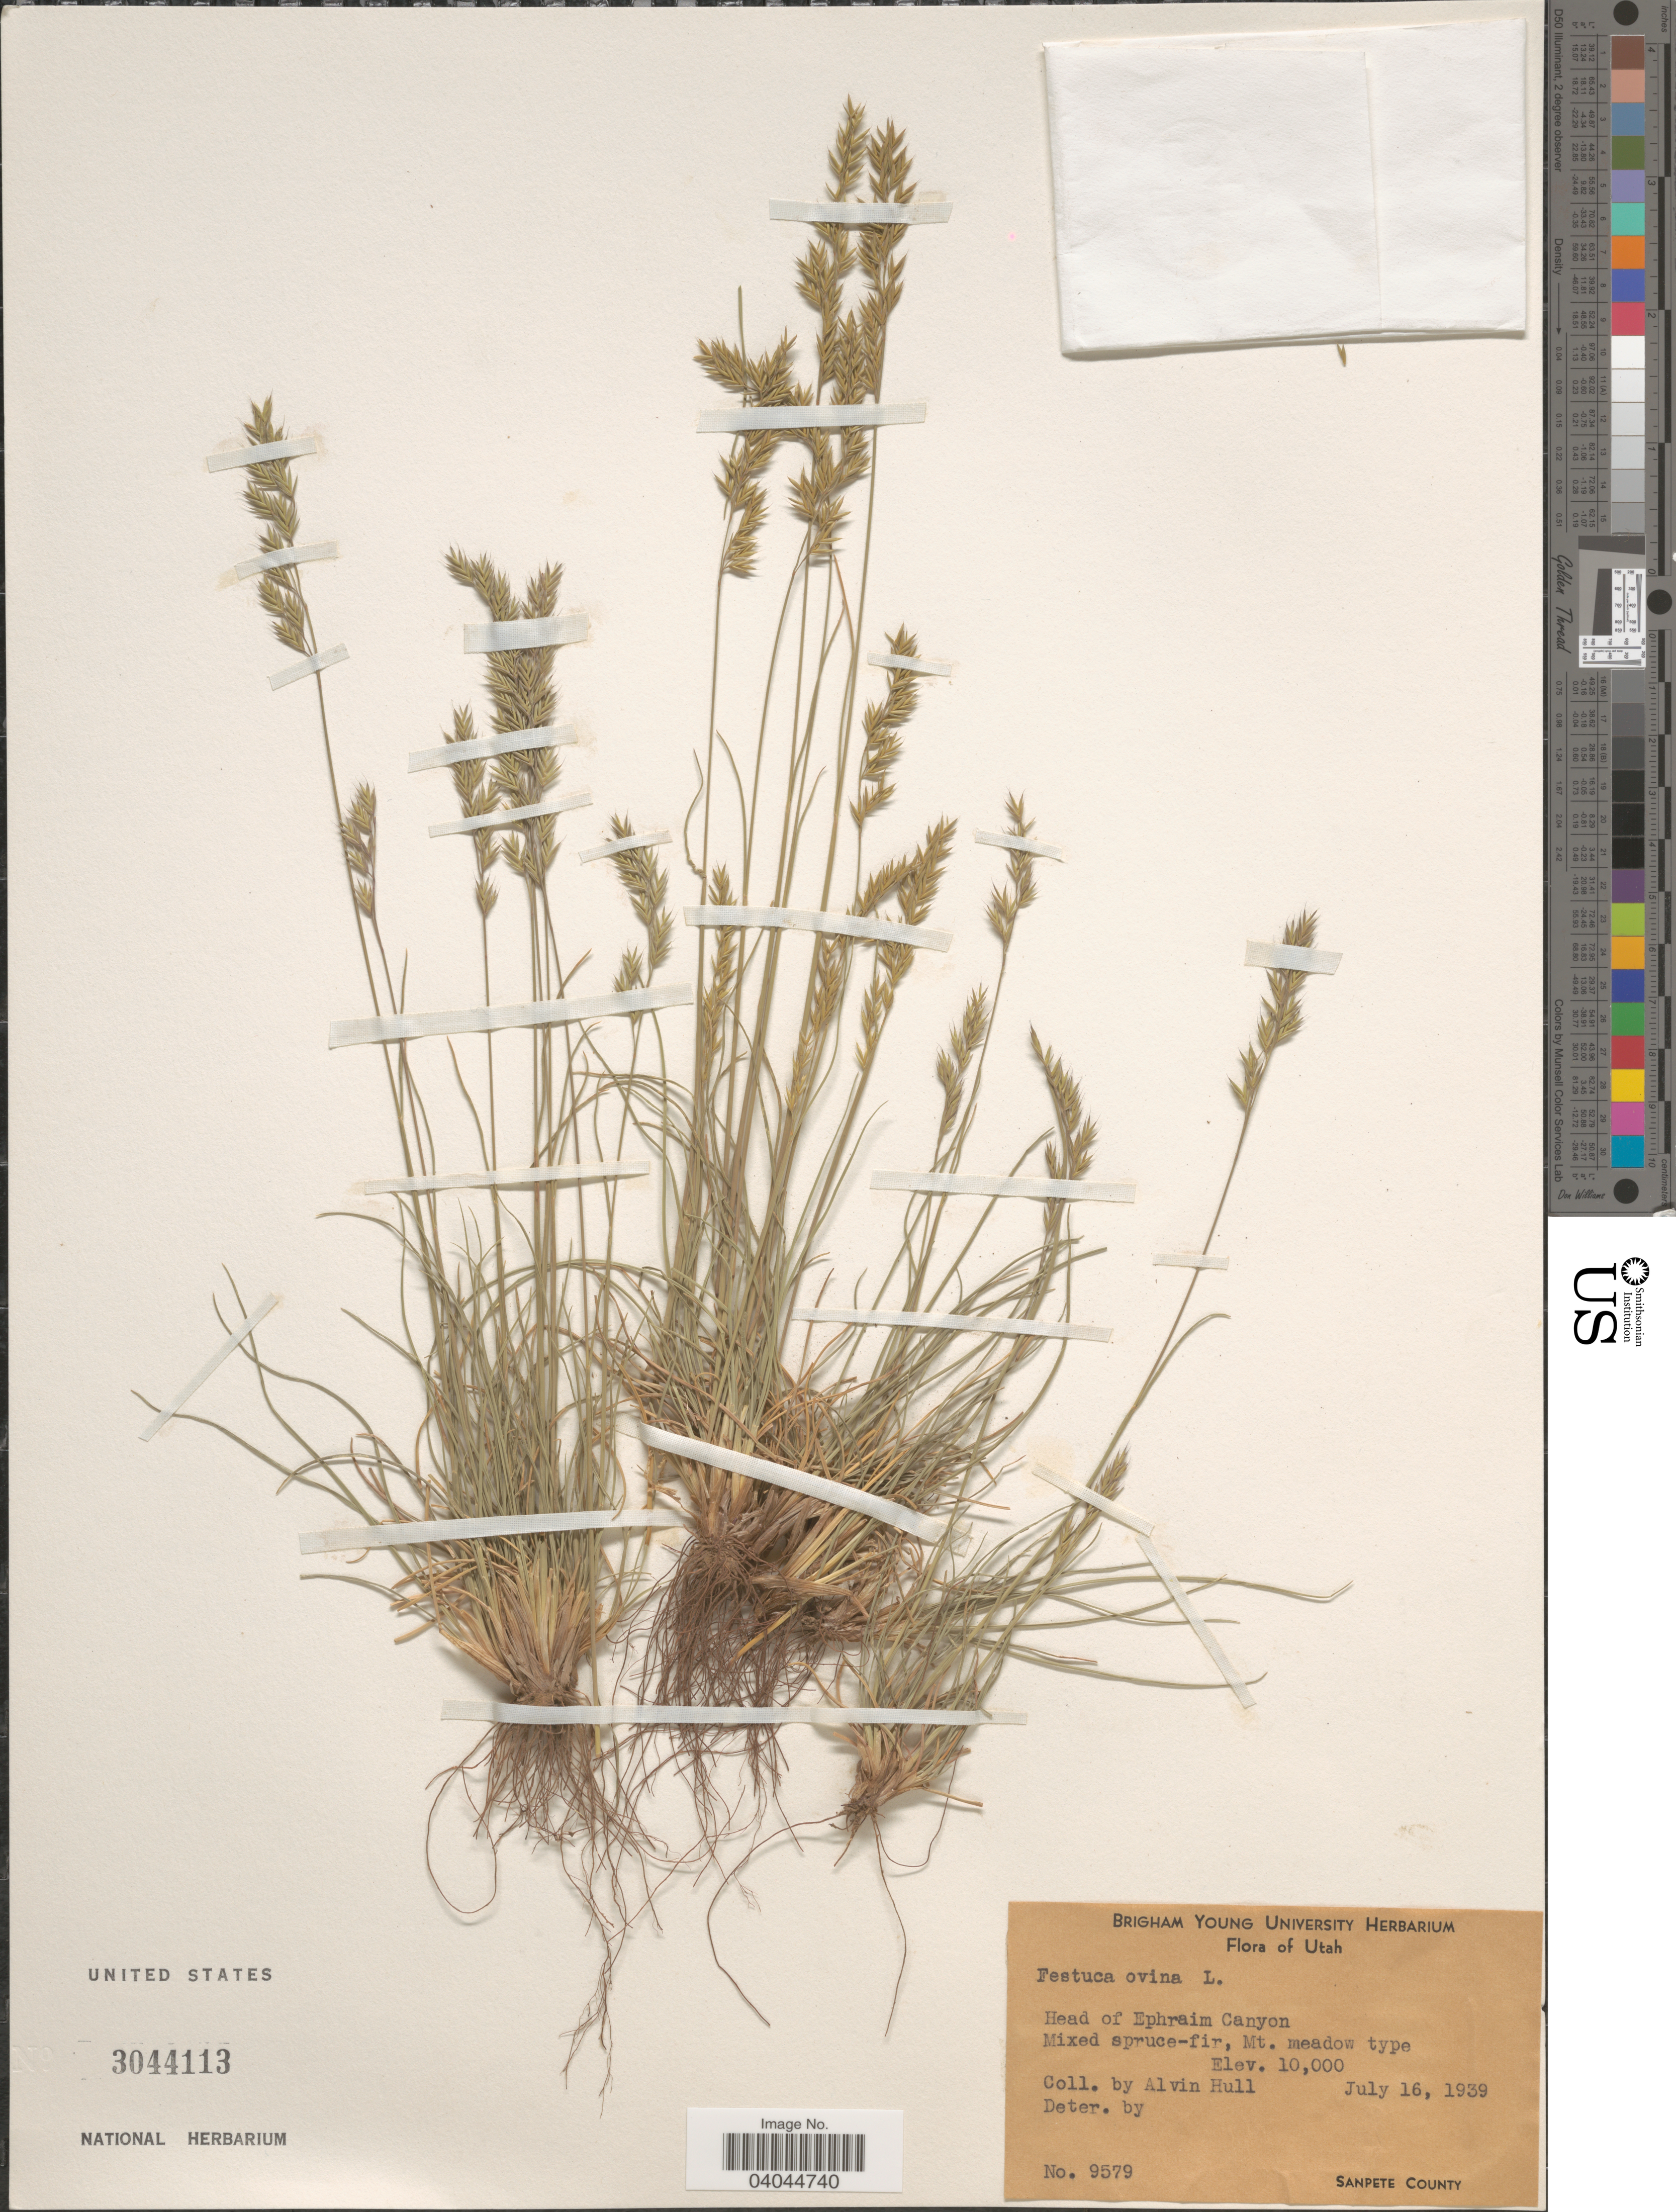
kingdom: Plantae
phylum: Tracheophyta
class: Liliopsida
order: Poales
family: Poaceae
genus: Festuca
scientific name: Festuca ovina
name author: L.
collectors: A. Hull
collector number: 9579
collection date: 1939-07-16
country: United States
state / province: Utah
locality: Head of Ephraim Canyon. Mt. meadow type. Sanpete County.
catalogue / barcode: US 3044113